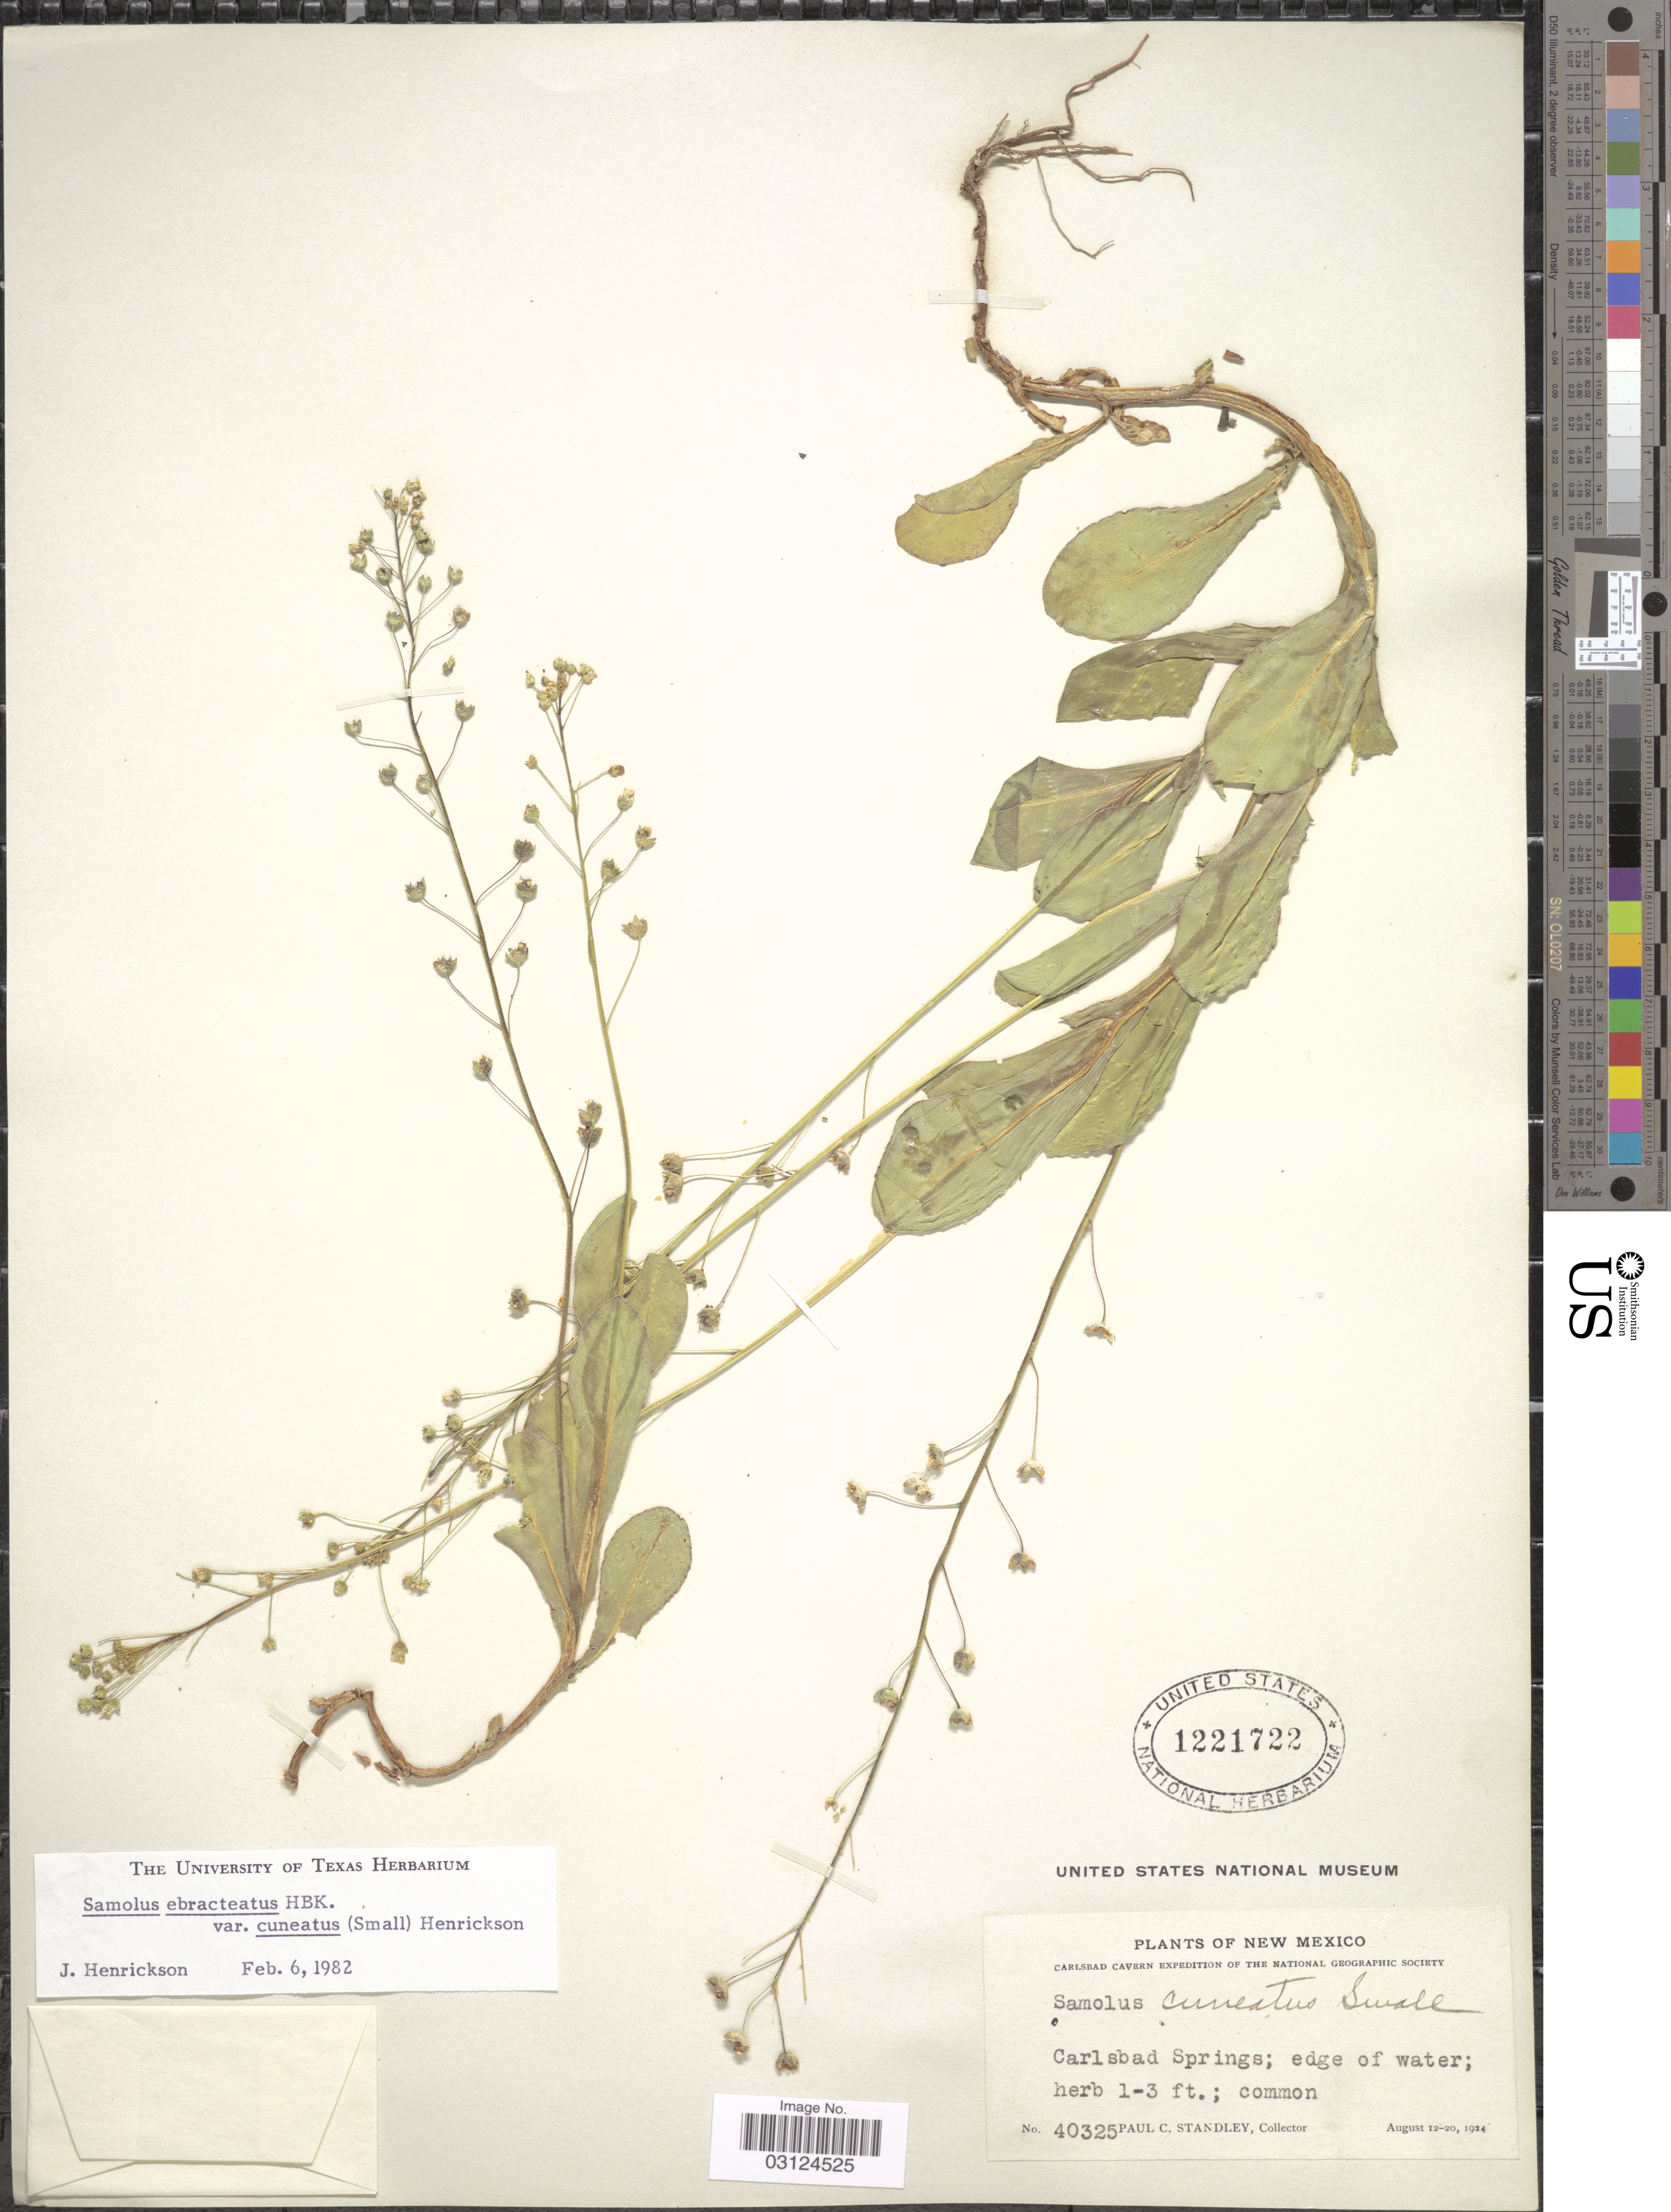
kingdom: Plantae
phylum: Tracheophyta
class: Magnoliopsida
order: Ericales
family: Primulaceae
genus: Samolus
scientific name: Samolus ebracteatus subsp. cuneatus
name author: (Small) R. Knuth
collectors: P. C. Standley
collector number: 40325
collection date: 1924-08-12/1924-08-20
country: United States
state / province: New Mexico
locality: Carlsbad Springs; edge of water.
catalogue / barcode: US 1221722